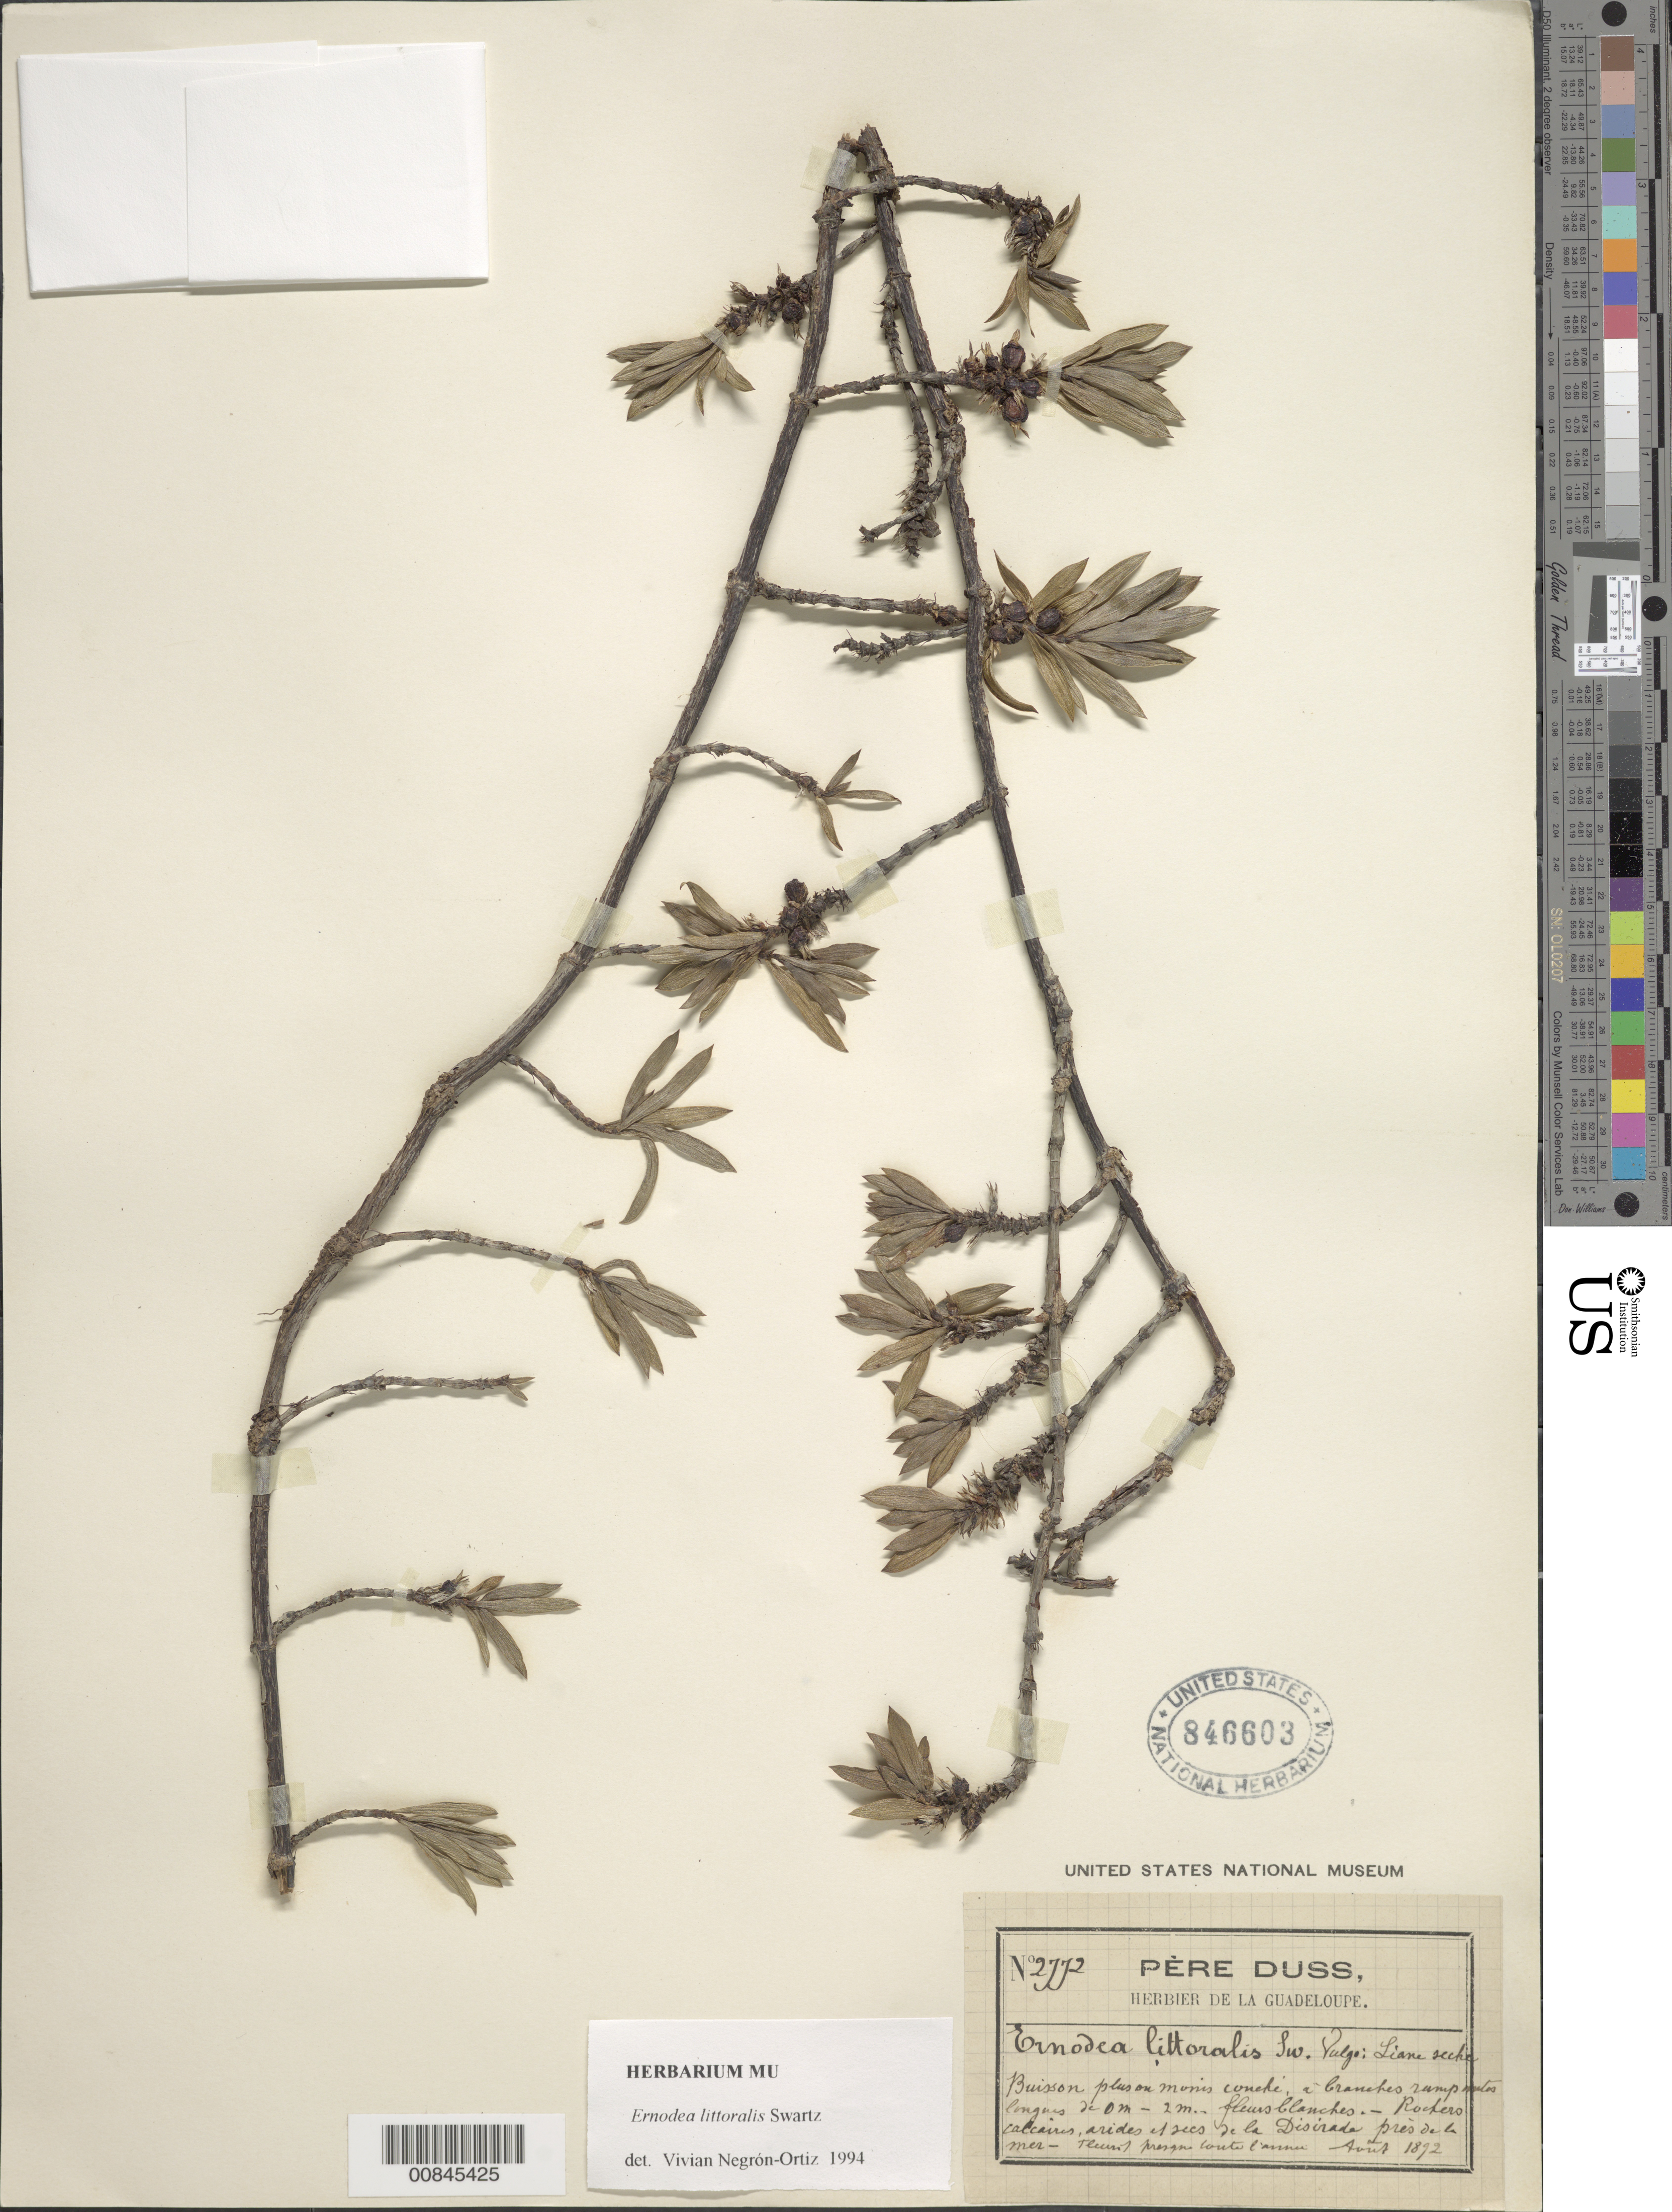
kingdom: Plantae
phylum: Tracheophyta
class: Magnoliopsida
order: Gentianales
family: Rubiaceae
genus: Ernodea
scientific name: Ernodea littoralis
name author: Sw.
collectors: Père Duss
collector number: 2772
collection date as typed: Aug 1892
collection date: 1892-08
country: Guadeloupe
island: La Désirade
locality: près de la calcaires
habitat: Près de la calcaires, arides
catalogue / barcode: US 846603